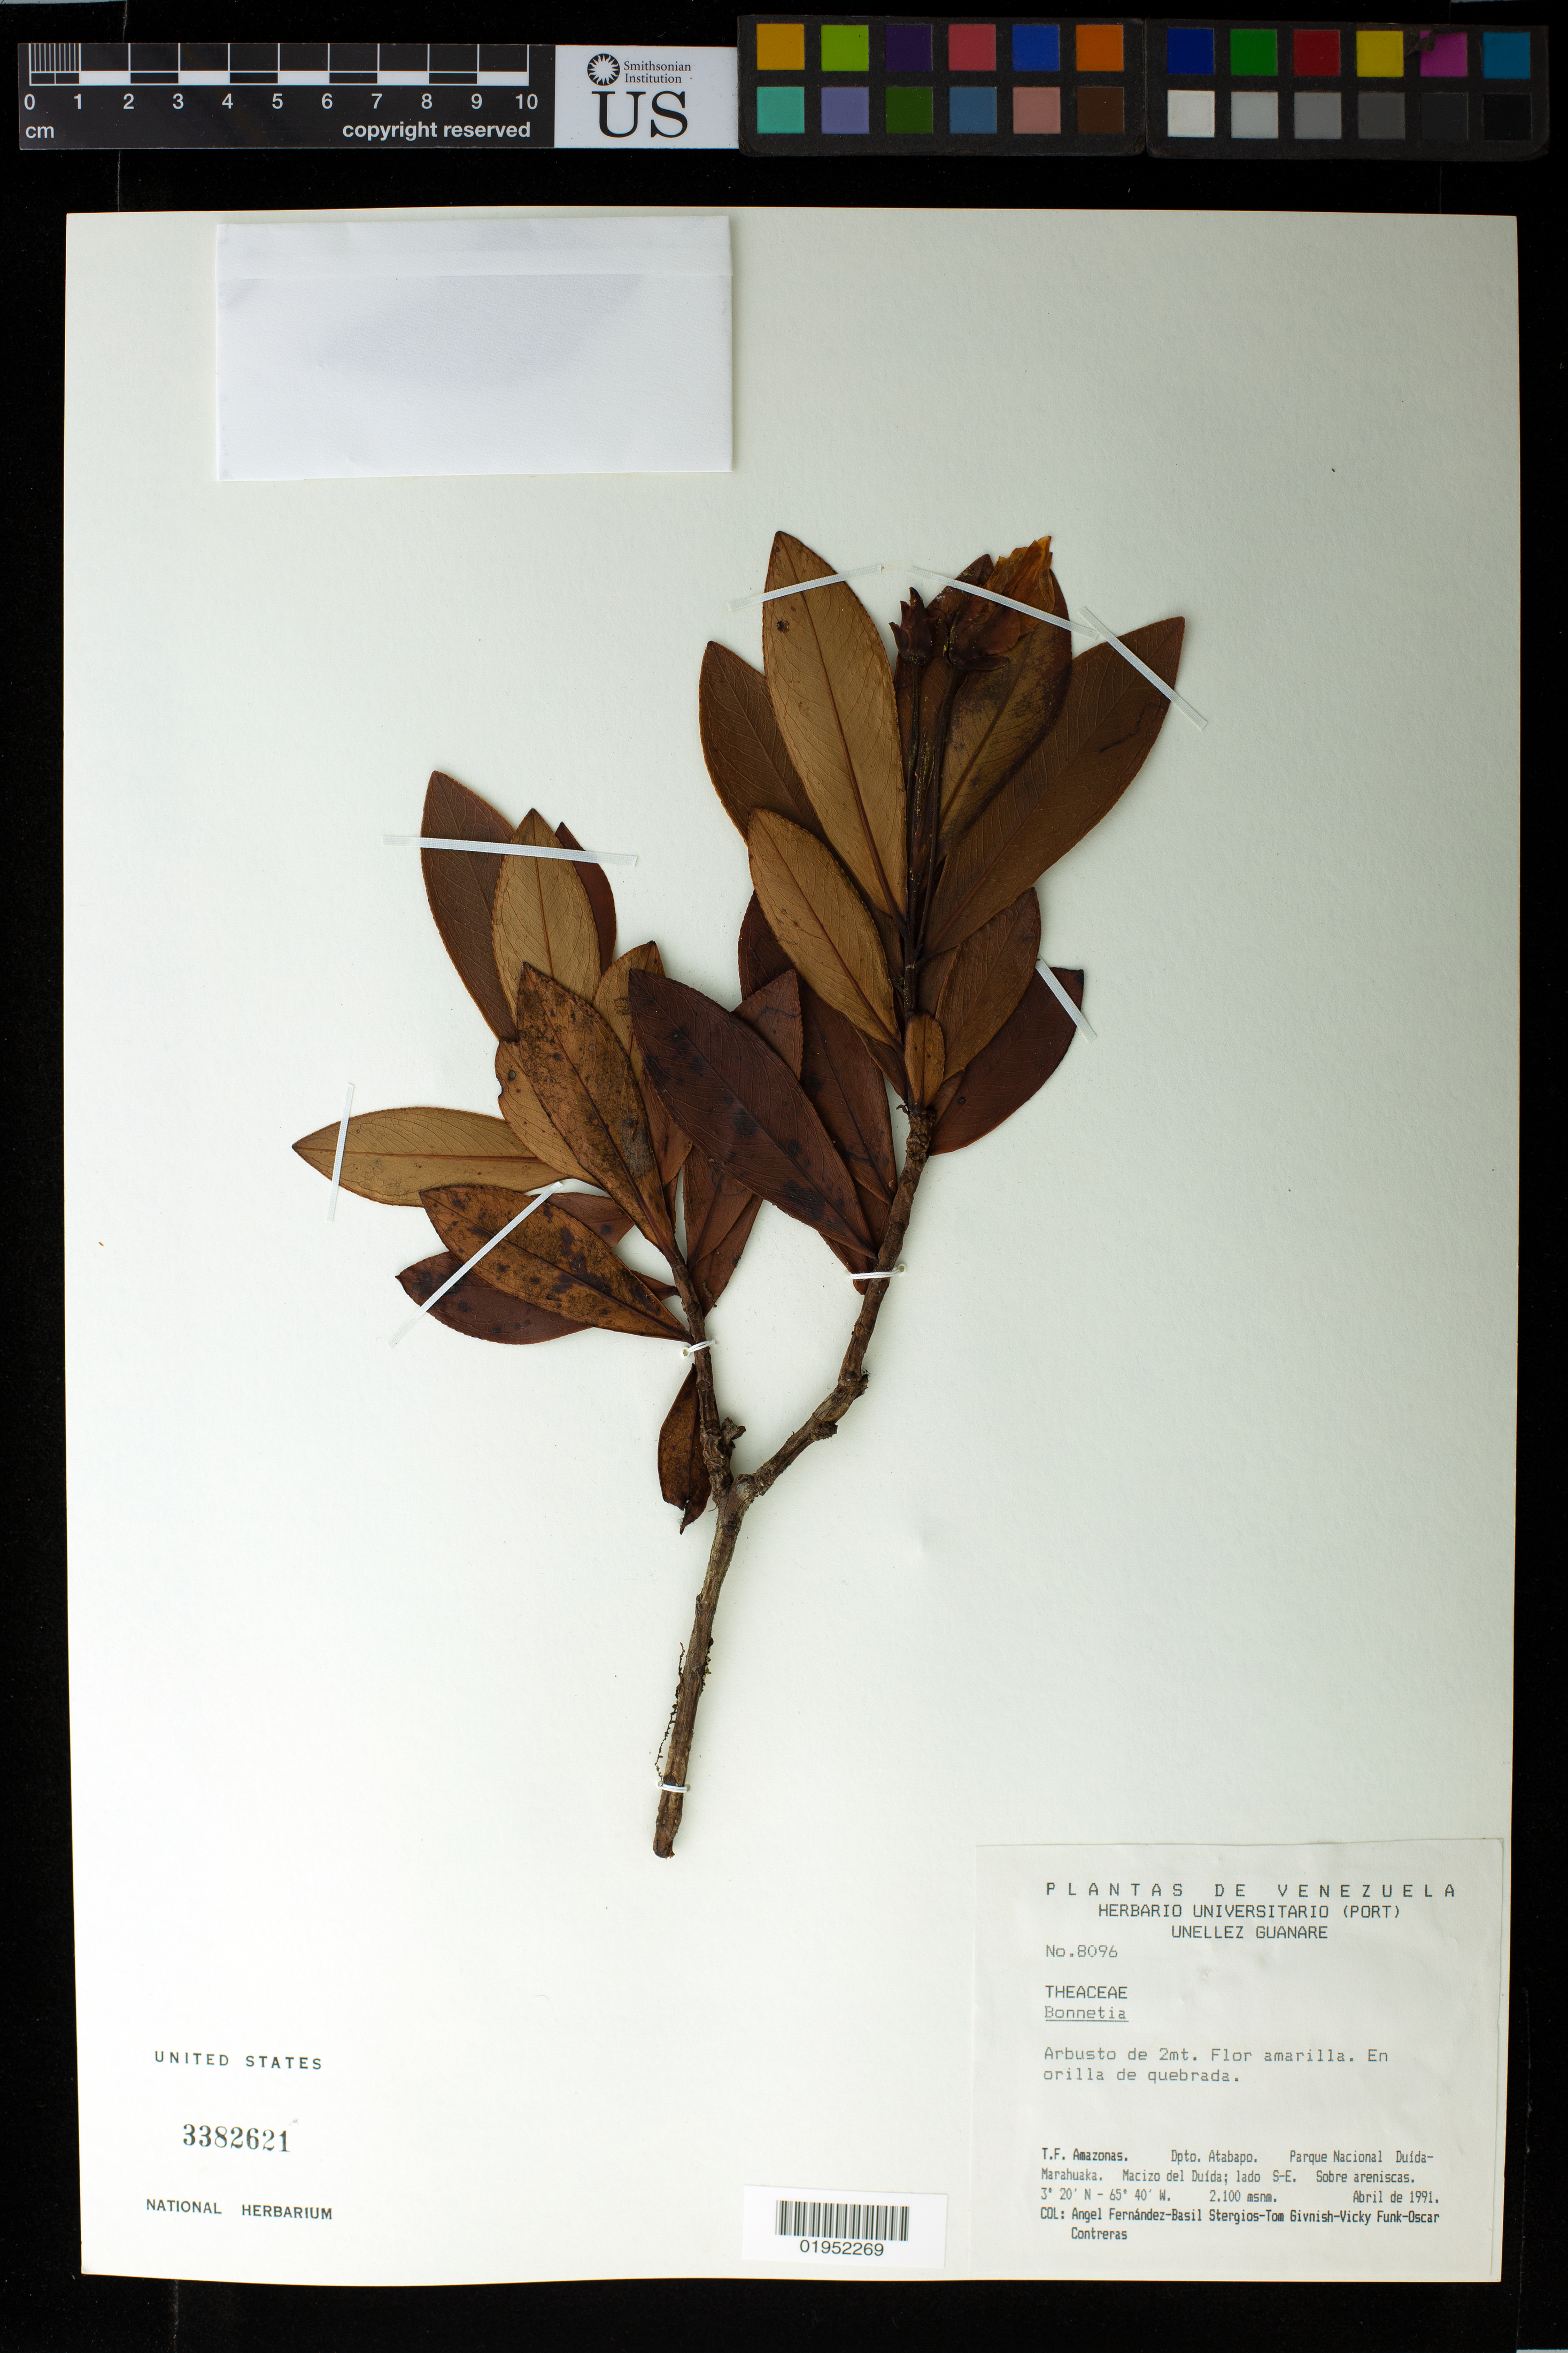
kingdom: Plantae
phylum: Tracheophyta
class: Magnoliopsida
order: Malpighiales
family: Bonnetiaceae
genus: Bonnetia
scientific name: Bonnetia tristyla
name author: Gleason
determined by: Barbosa-Silva, R. G.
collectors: A. Fernández, B. G. Stergios, T. J. Givnish, V. Funk & O. Contreras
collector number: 8096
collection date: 1991-04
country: Venezuela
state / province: Amazonas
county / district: Atabapo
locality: Parque Nacional Duída-Marahuaka, Macizo del Duída, lado SE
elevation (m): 2100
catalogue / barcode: US 3382621